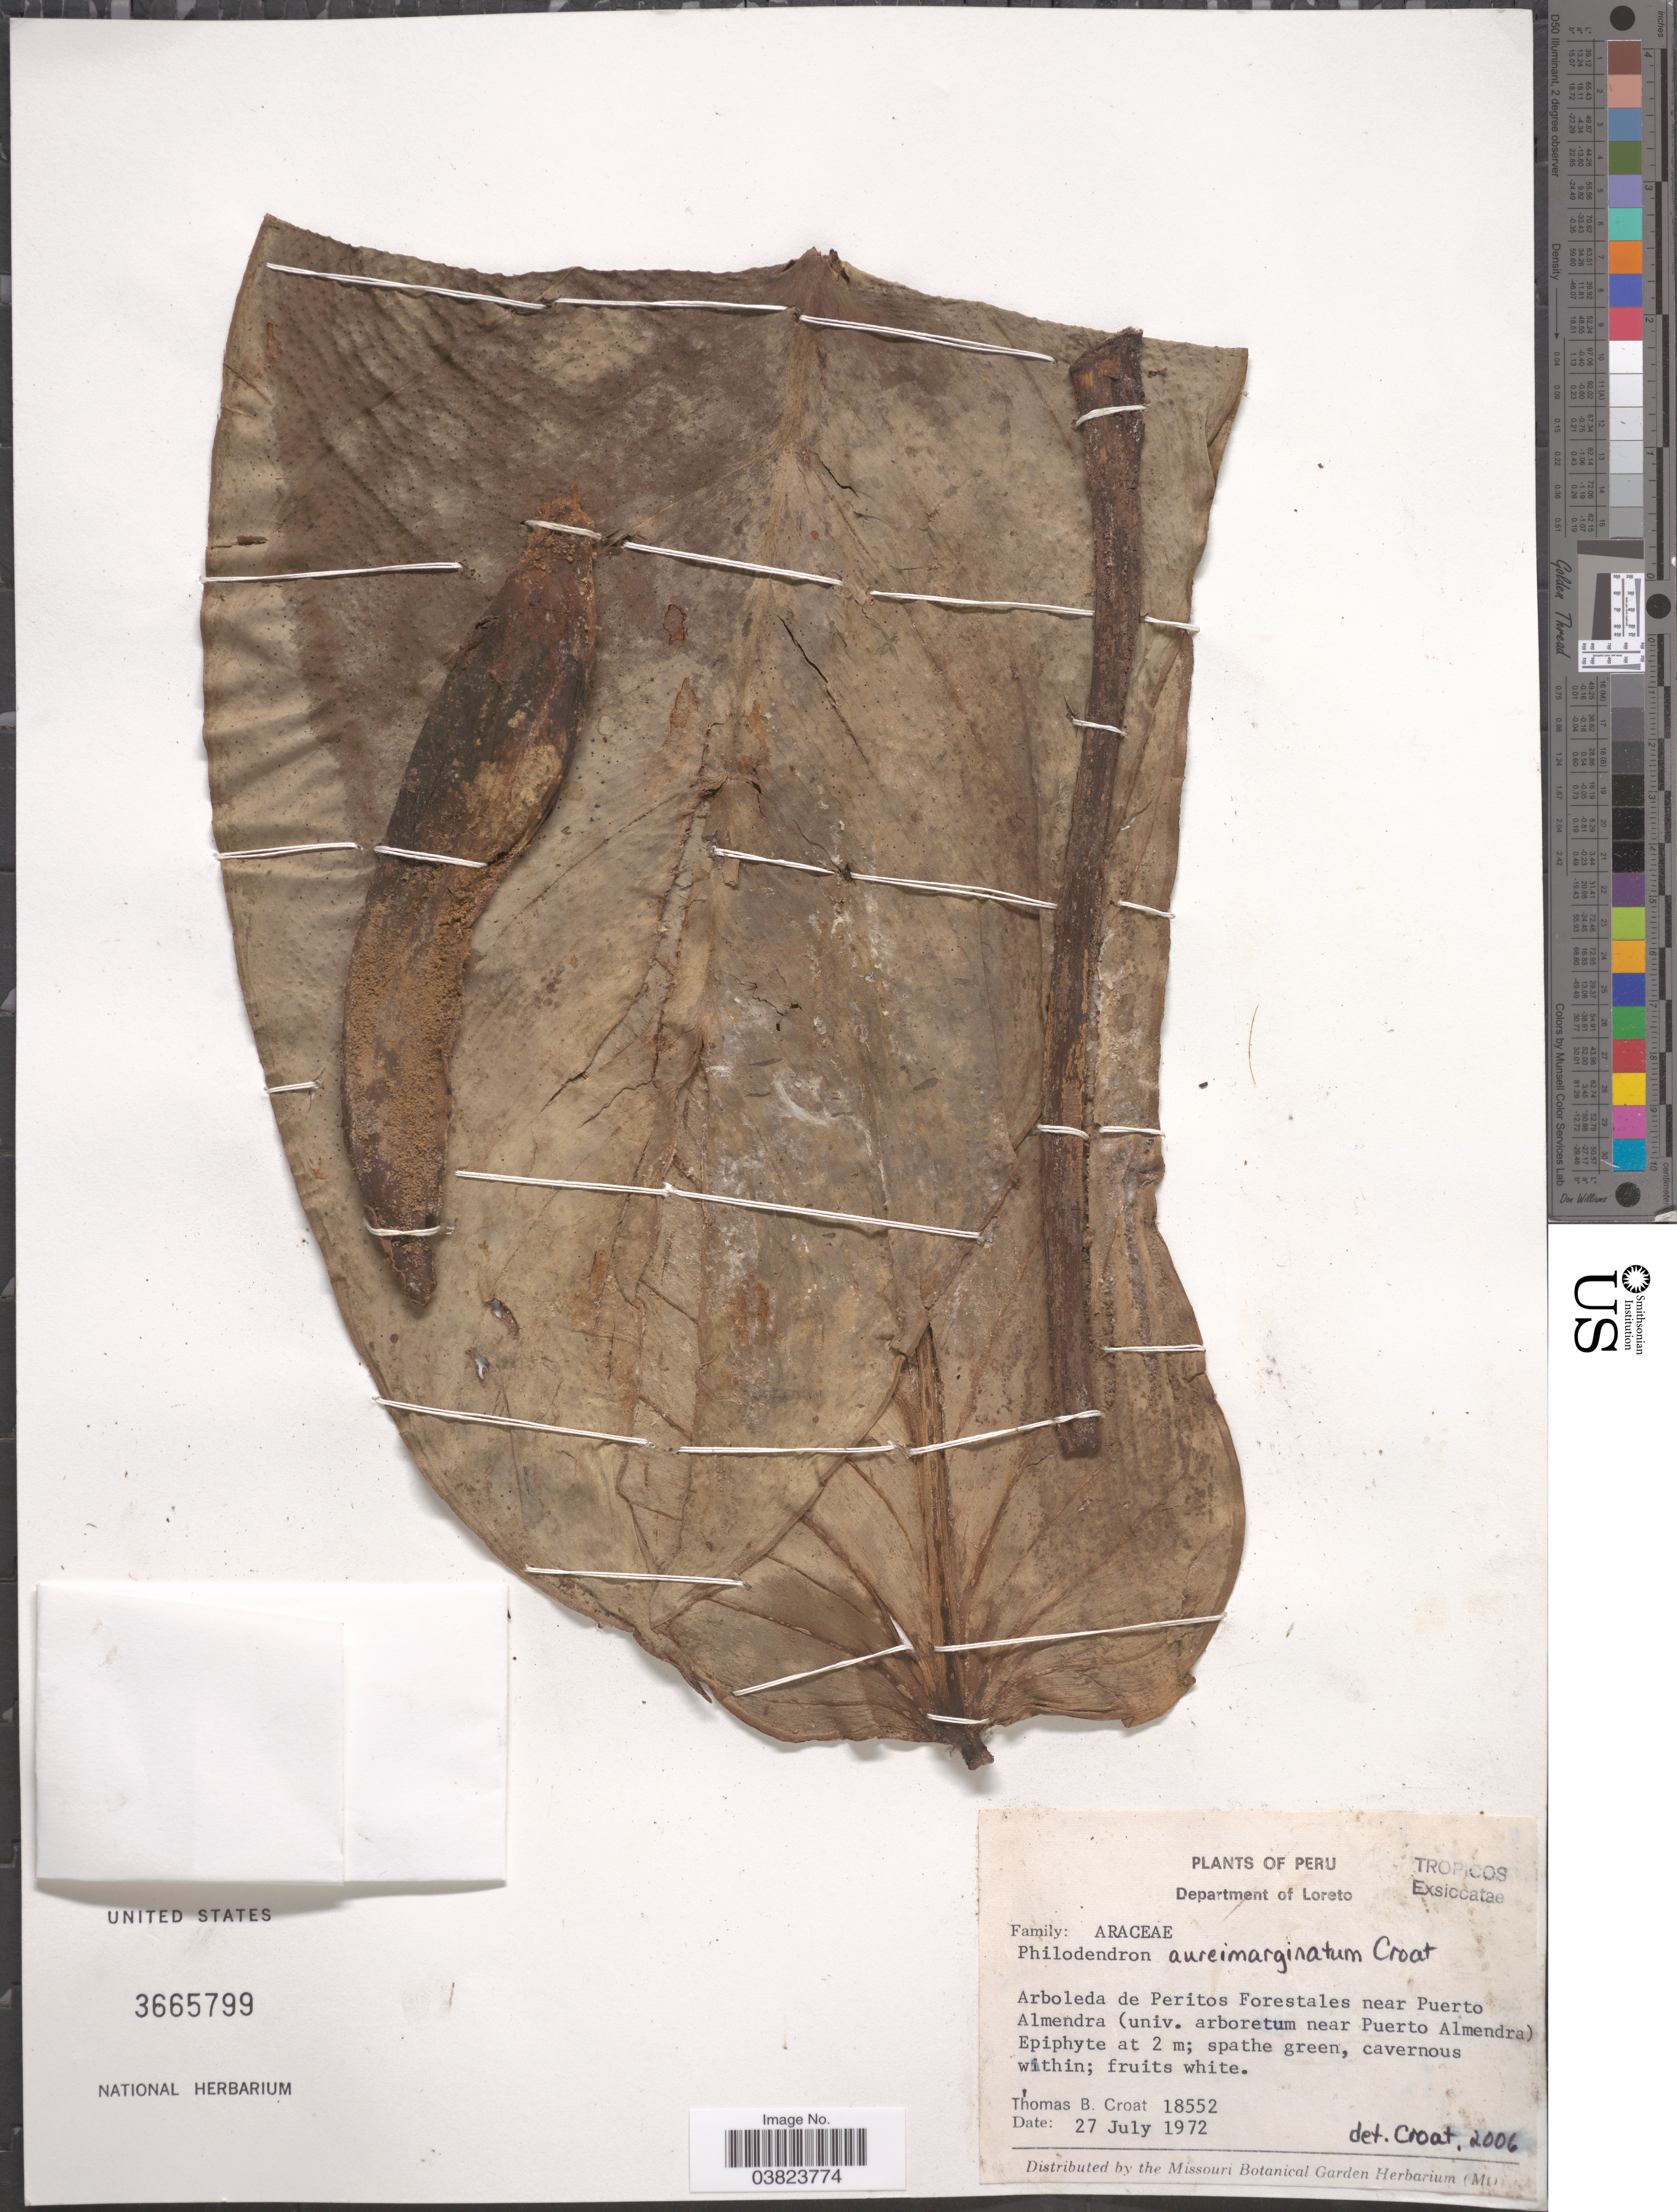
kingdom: Plantae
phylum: Tracheophyta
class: Liliopsida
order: Alismatales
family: Araceae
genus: Philodendron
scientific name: Philodendron aureimarginatum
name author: Croat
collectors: T. B. Croat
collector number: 18552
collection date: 1972-07-27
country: Peru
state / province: Loreto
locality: Department of Loreto. Arboleda de Peritos Forestales near Puerto Almendra (univ. arboretum near Puerto Almendra).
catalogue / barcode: US 3665799